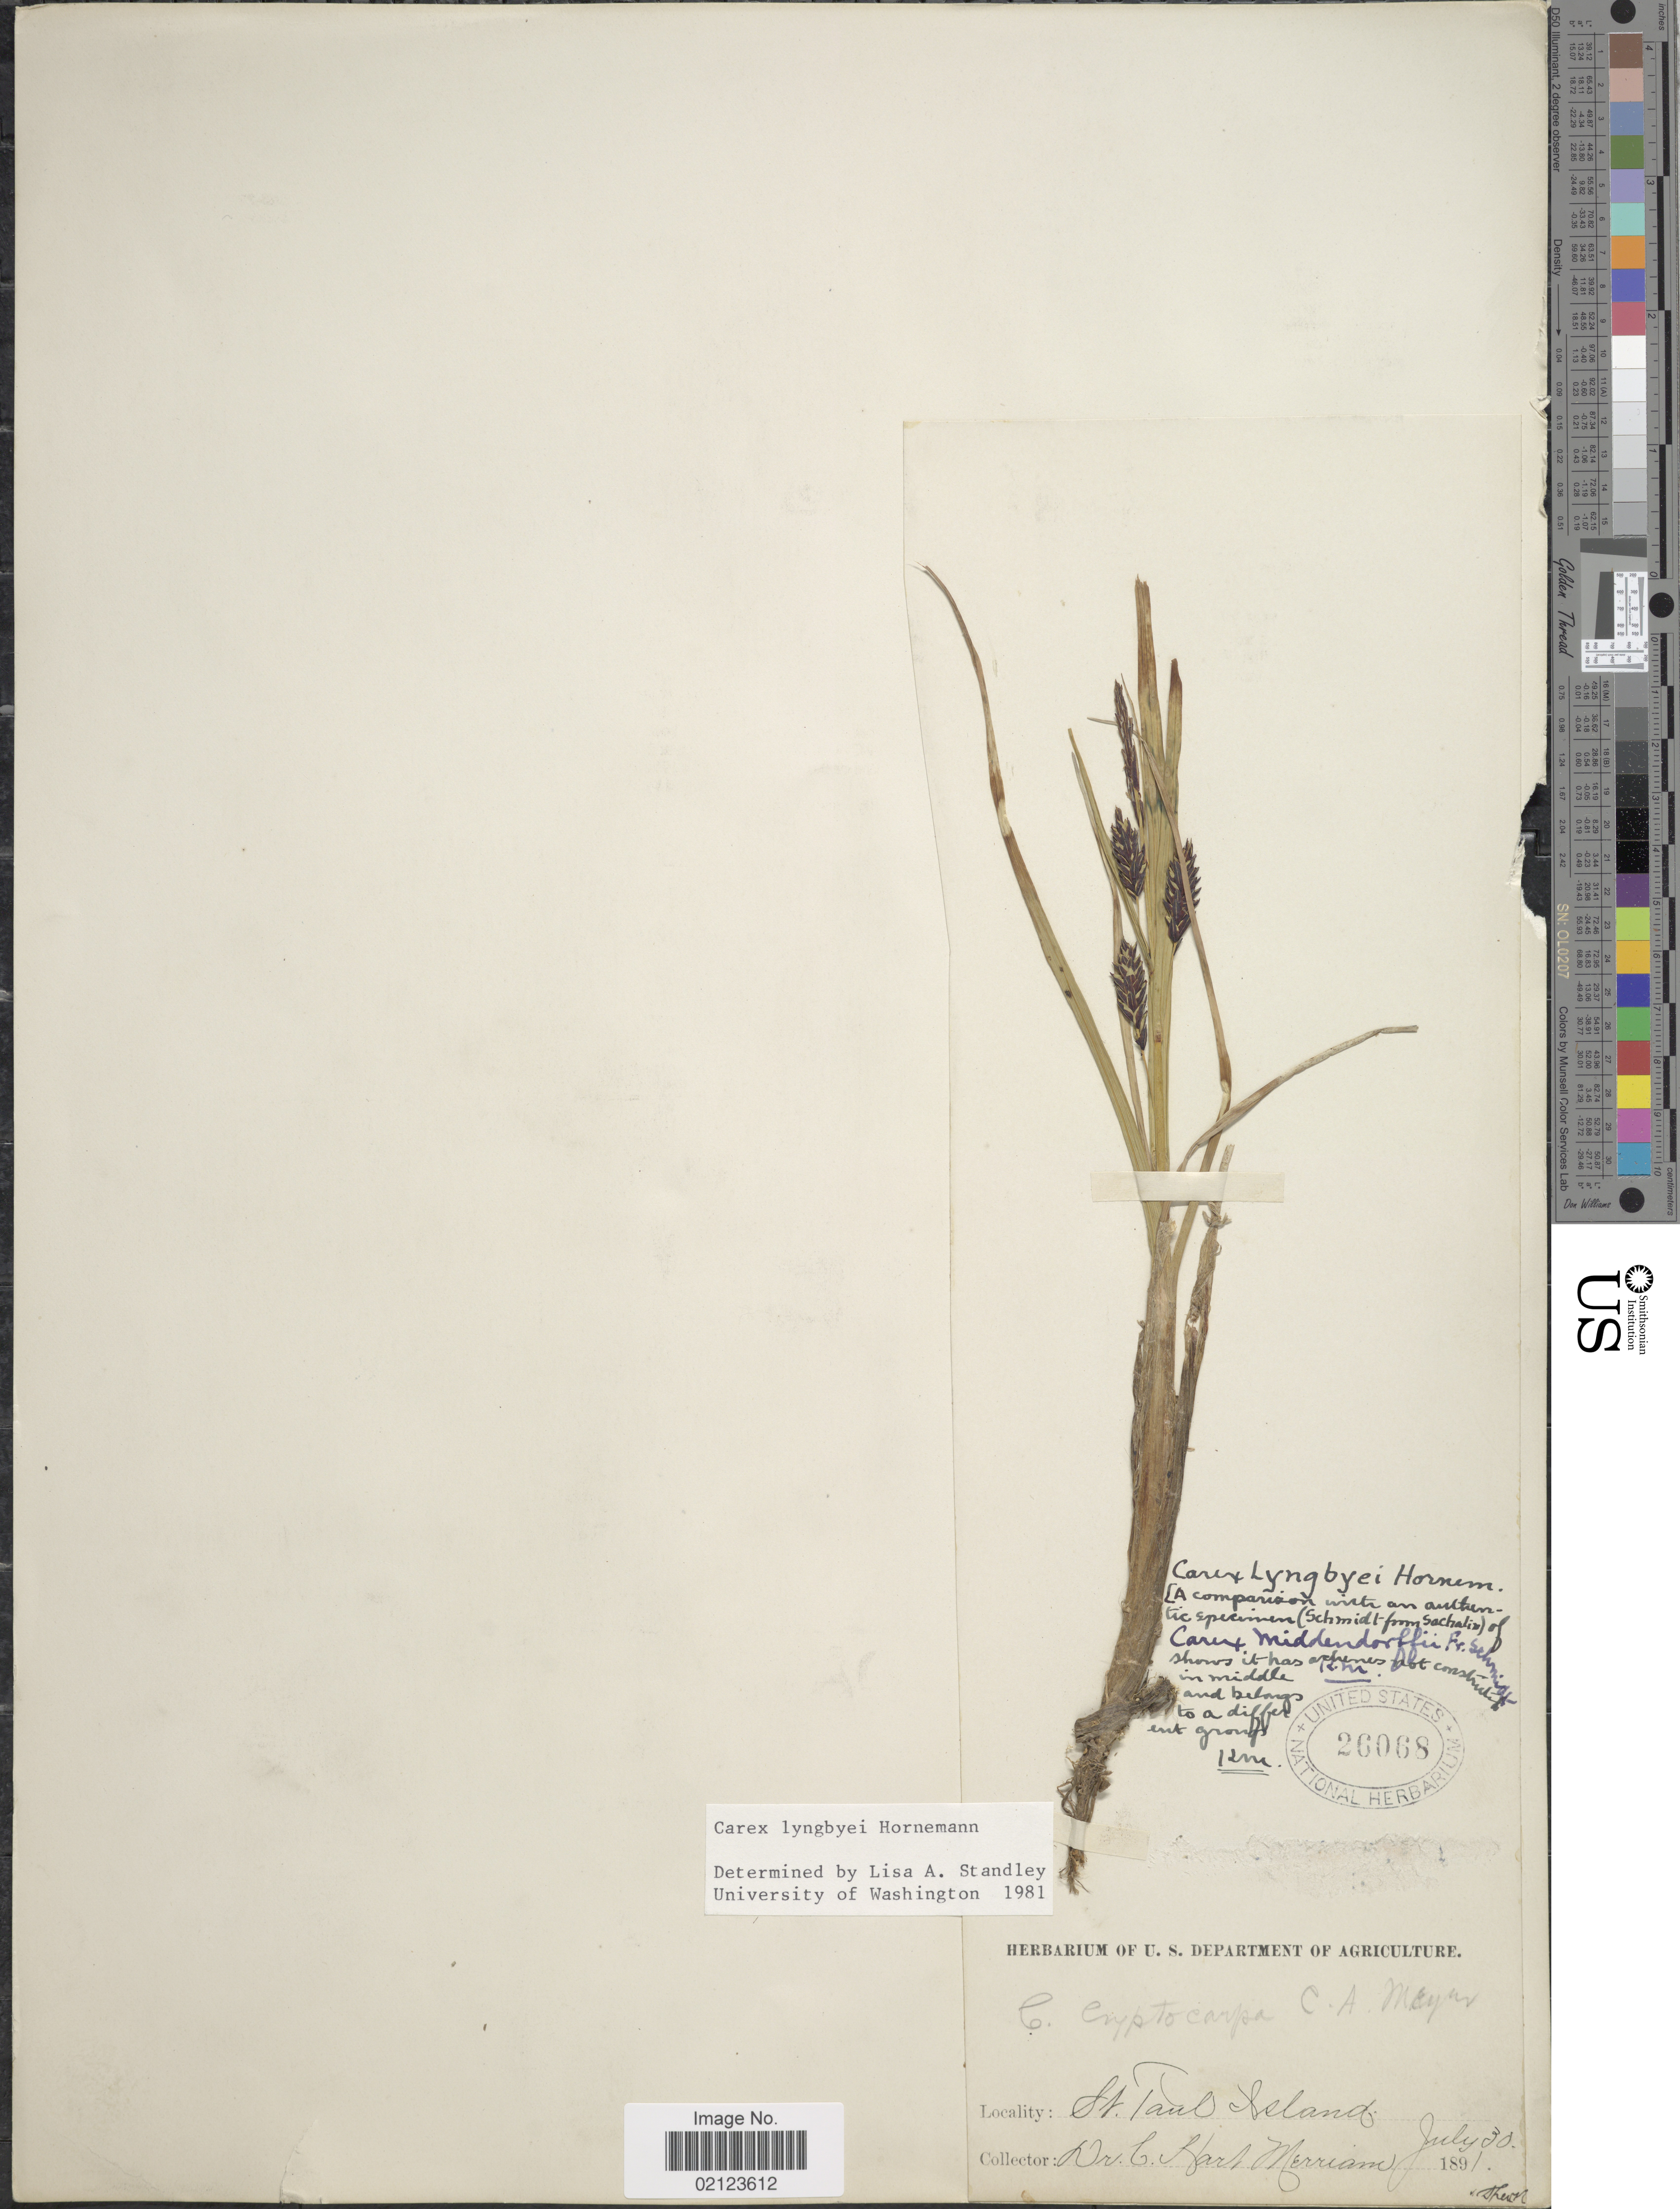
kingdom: Plantae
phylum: Tracheophyta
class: Liliopsida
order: Poales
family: Cyperaceae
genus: Carex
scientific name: Carex lyngbyei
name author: Hornem.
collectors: C. Merriam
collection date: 1891-07-30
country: United States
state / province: Alaska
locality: St. Paul Island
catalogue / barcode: US 26068